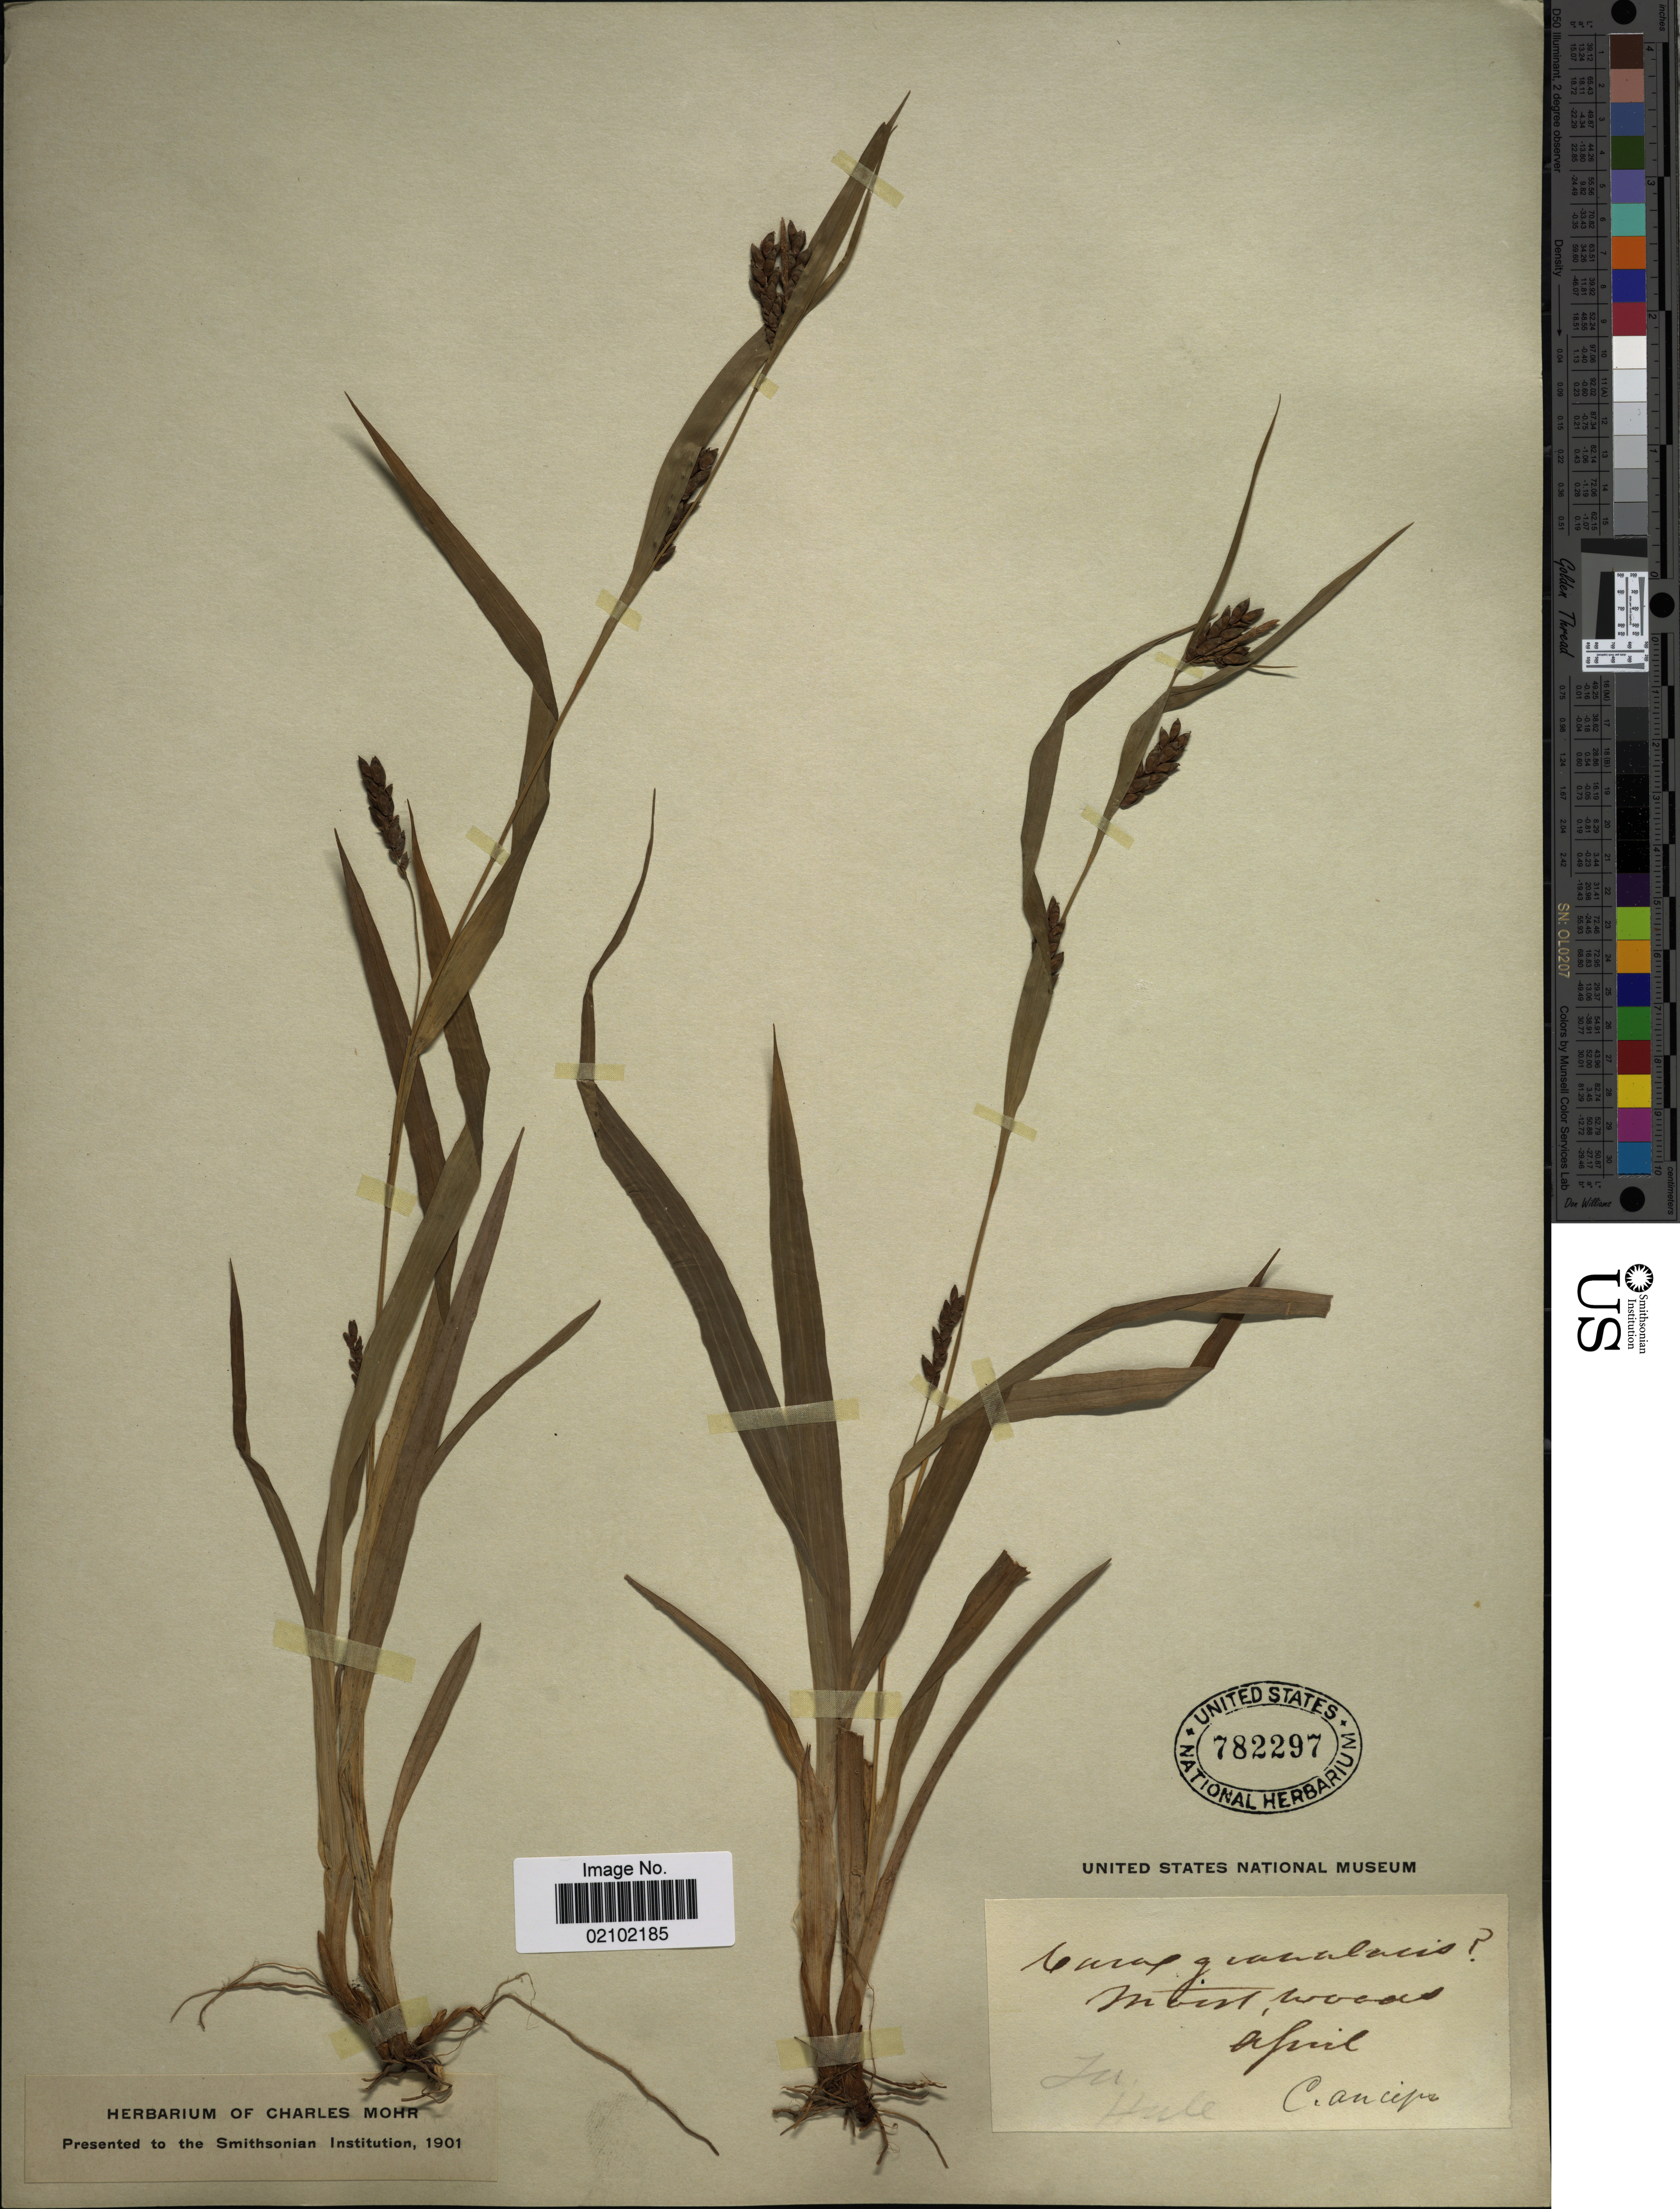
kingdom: Plantae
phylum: Tracheophyta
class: Liliopsida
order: Poales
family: Cyperaceae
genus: Carex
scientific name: Carex sp.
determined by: Strong, Mark T., (BOT), Smithsonian Institution - National Museum of Natural History (UNITED STATES)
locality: Hale [unsure placement]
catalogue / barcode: US 782297